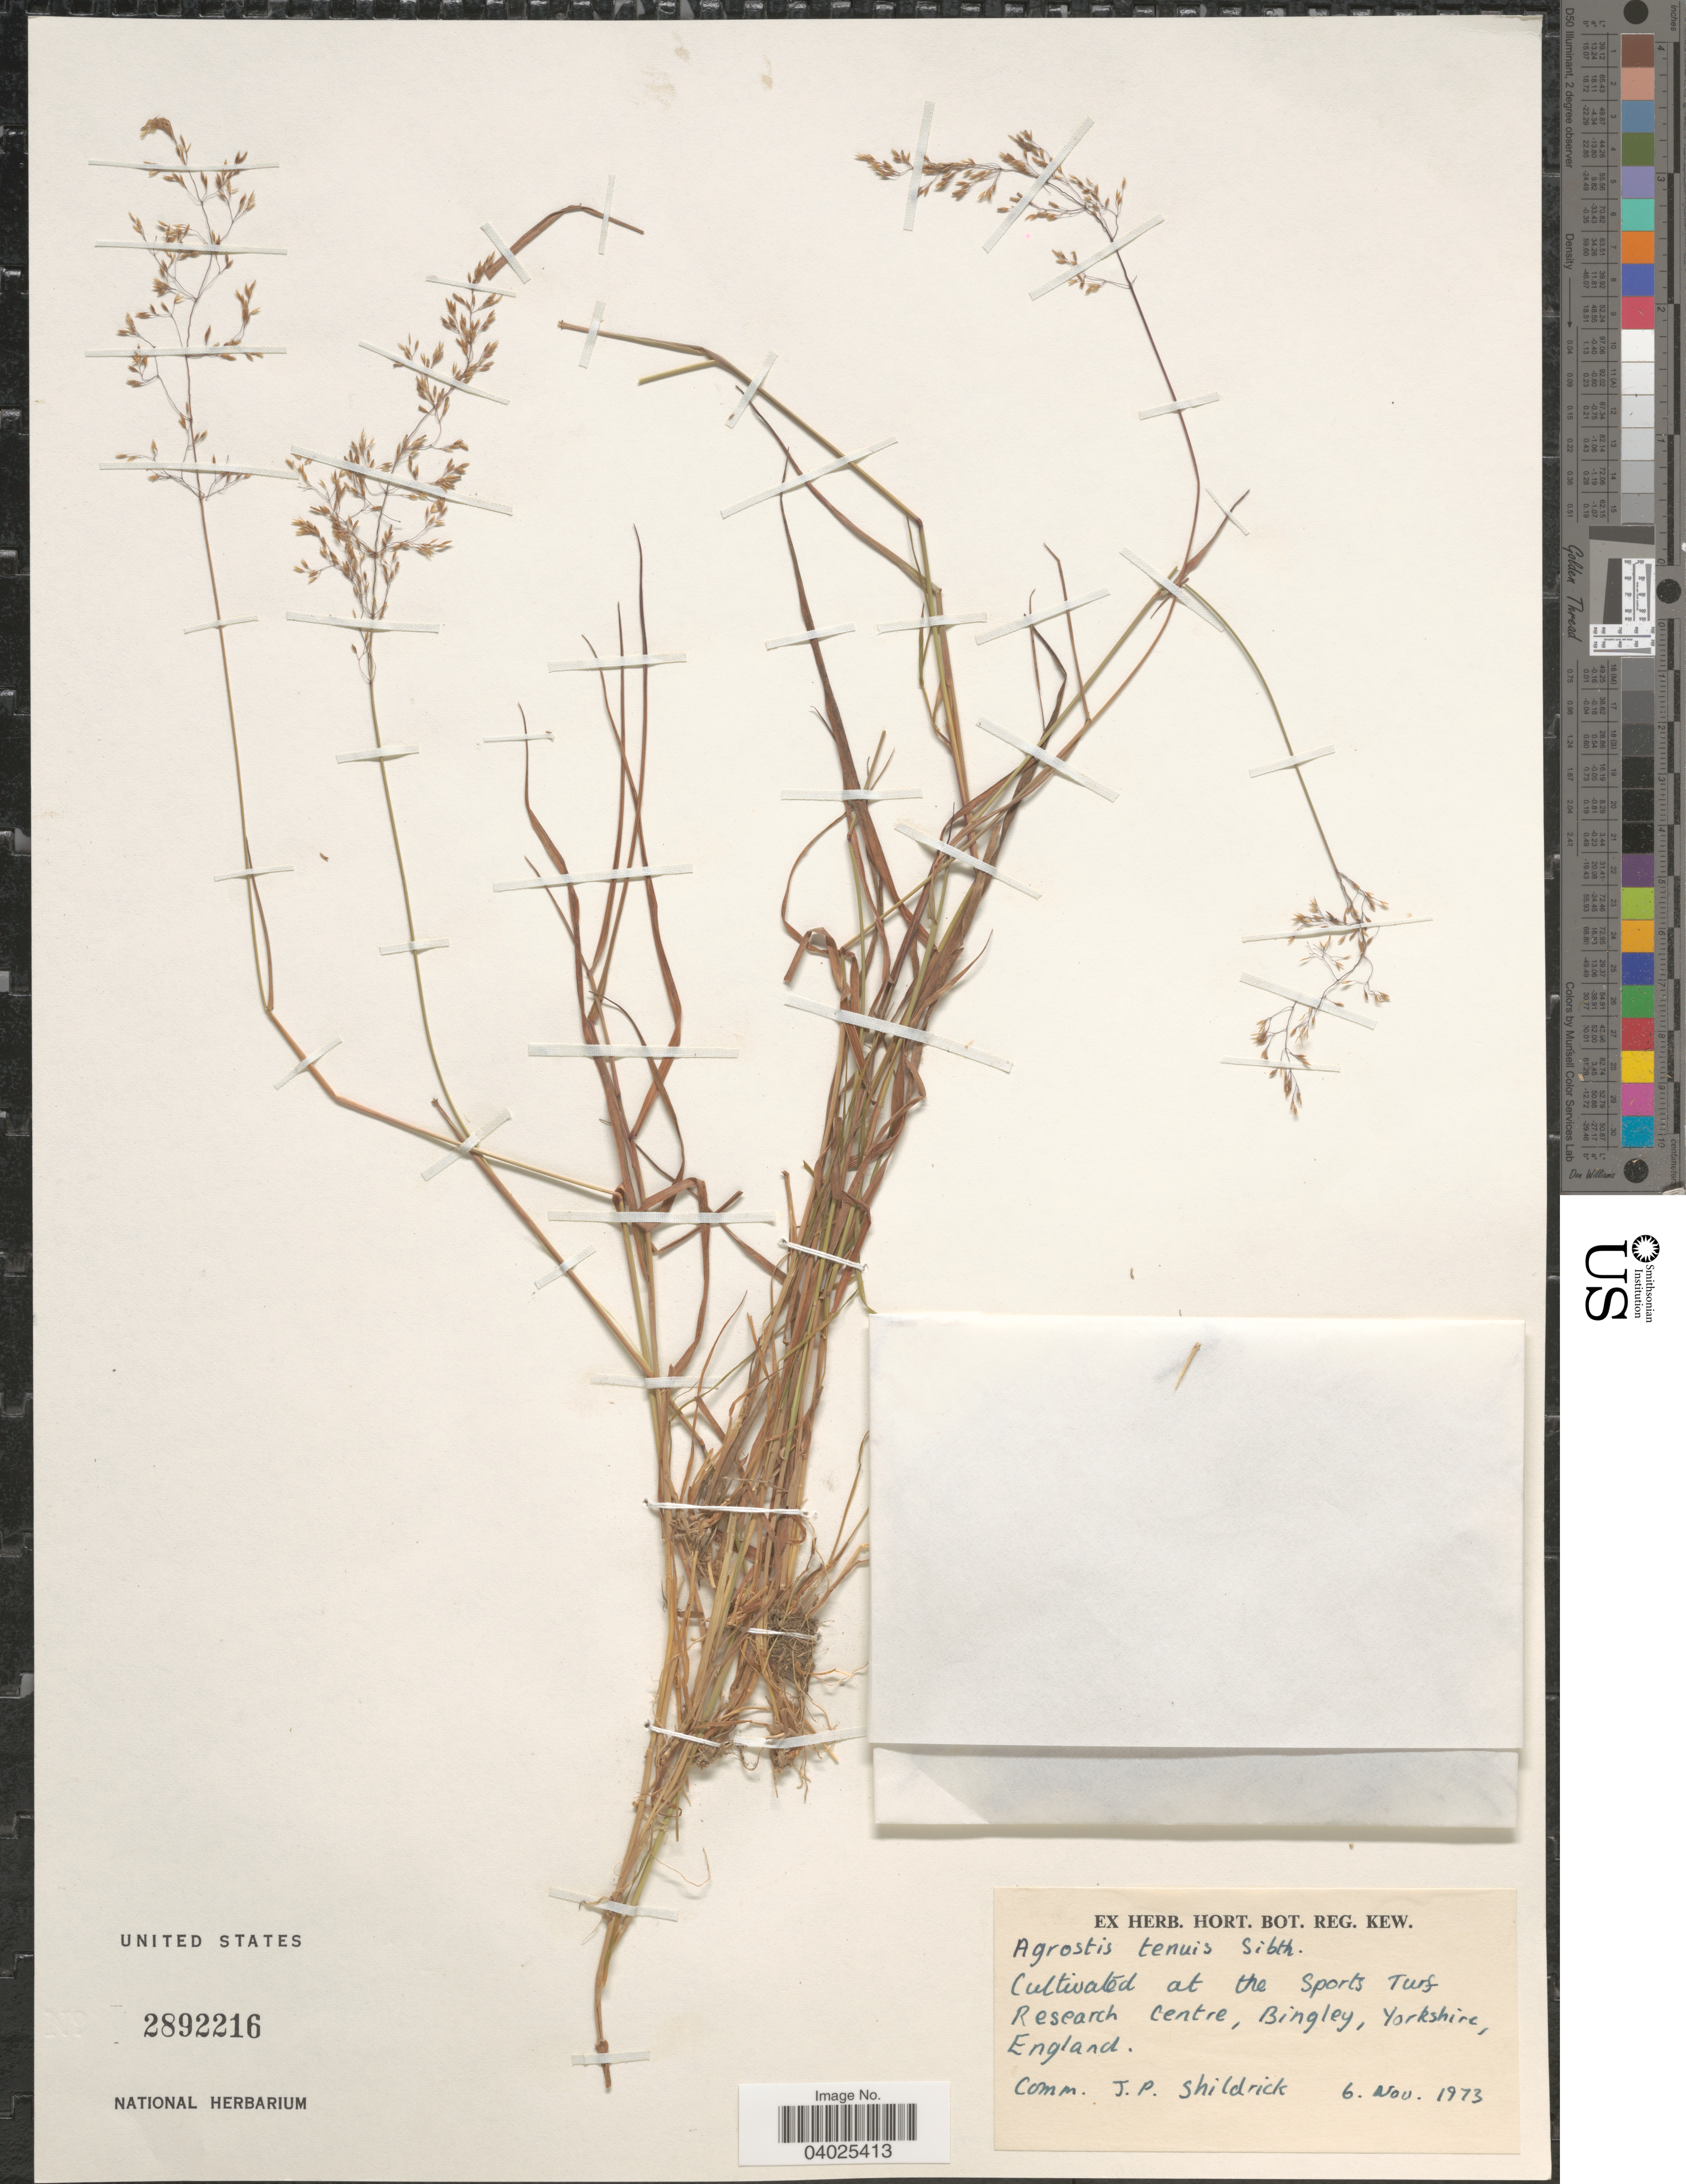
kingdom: Plantae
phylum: Tracheophyta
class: Liliopsida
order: Poales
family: Poaceae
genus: Agrostis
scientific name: Agrostis canina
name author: L.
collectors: Ex herb. Hort. Bot. Reg. Kew.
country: United Kingdom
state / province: England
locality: At the Sports Turf Research Centre , Bingley, Yorkshire.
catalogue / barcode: US 2892216